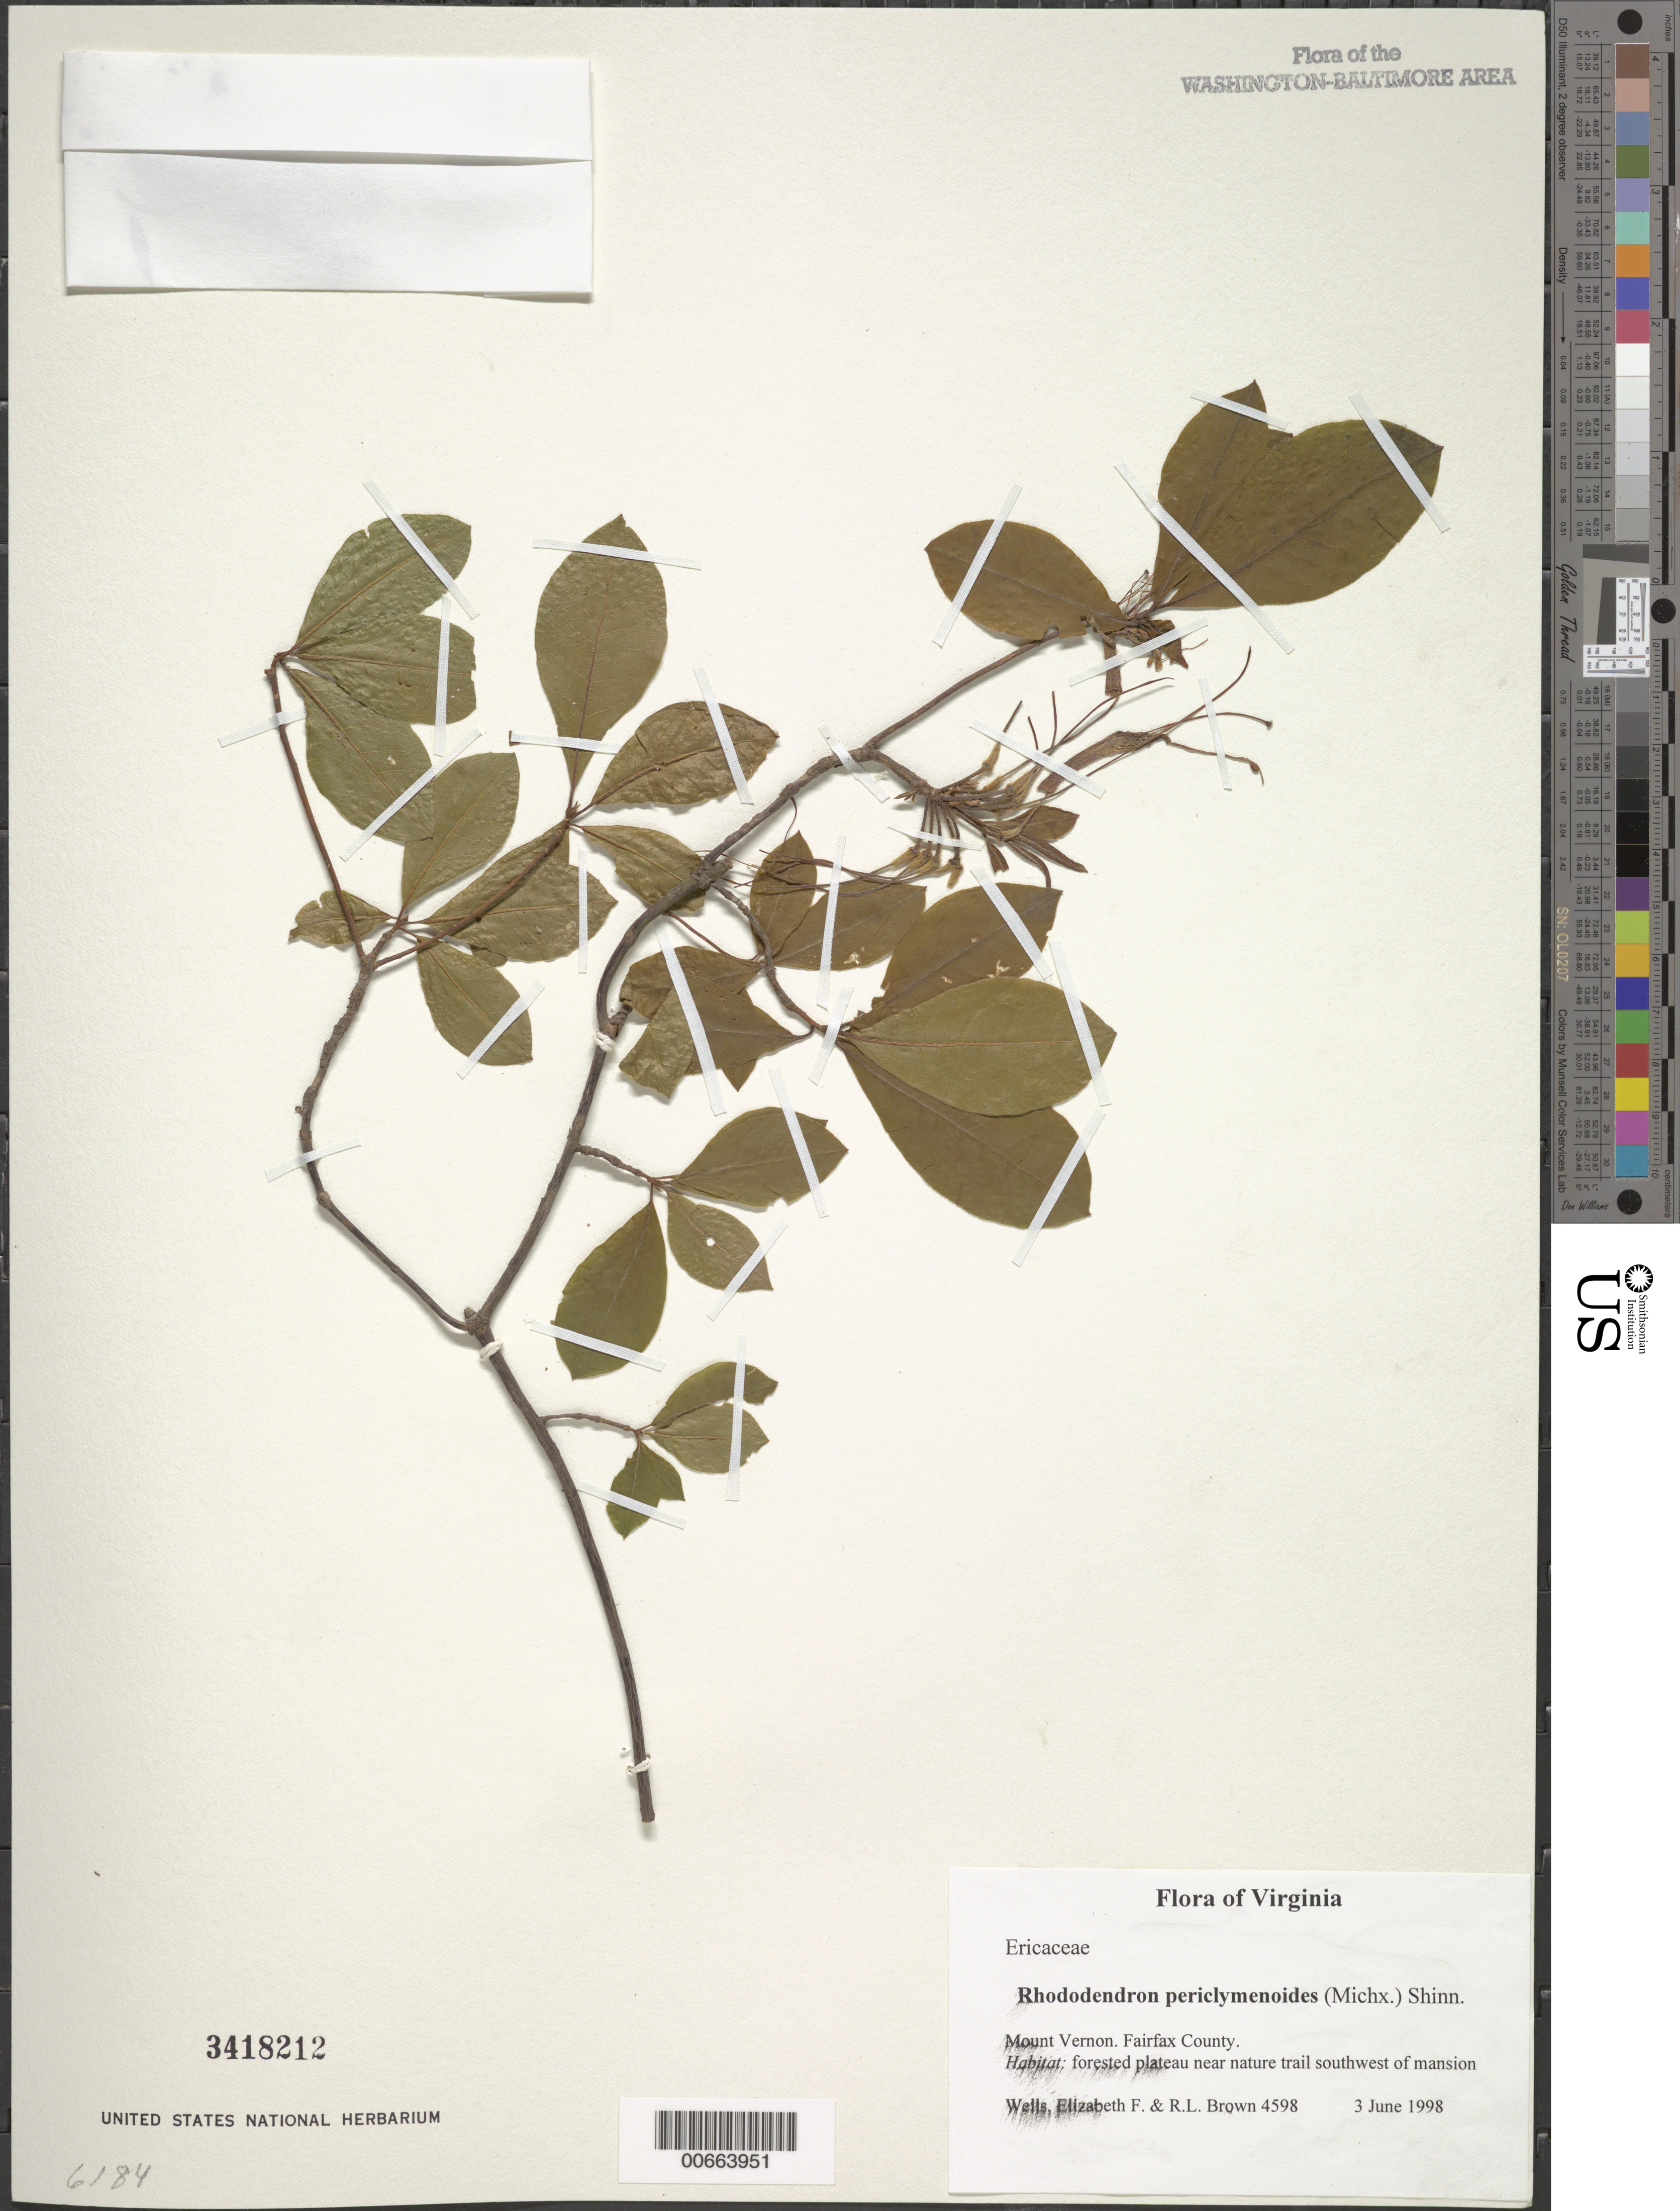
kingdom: Plantae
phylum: Tracheophyta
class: Magnoliopsida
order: Ericales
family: Ericaceae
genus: Rhododendron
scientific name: Rhododendron periclymenoides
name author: (Michx.) Shinners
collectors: E. F. Wells & R. L. Brown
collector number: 4598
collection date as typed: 03 Jun 1998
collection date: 1998-06-03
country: United States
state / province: Virginia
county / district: Fairfax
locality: Mount Vernon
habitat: forested plateau near nature trail southwest of mansion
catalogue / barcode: US 3418212